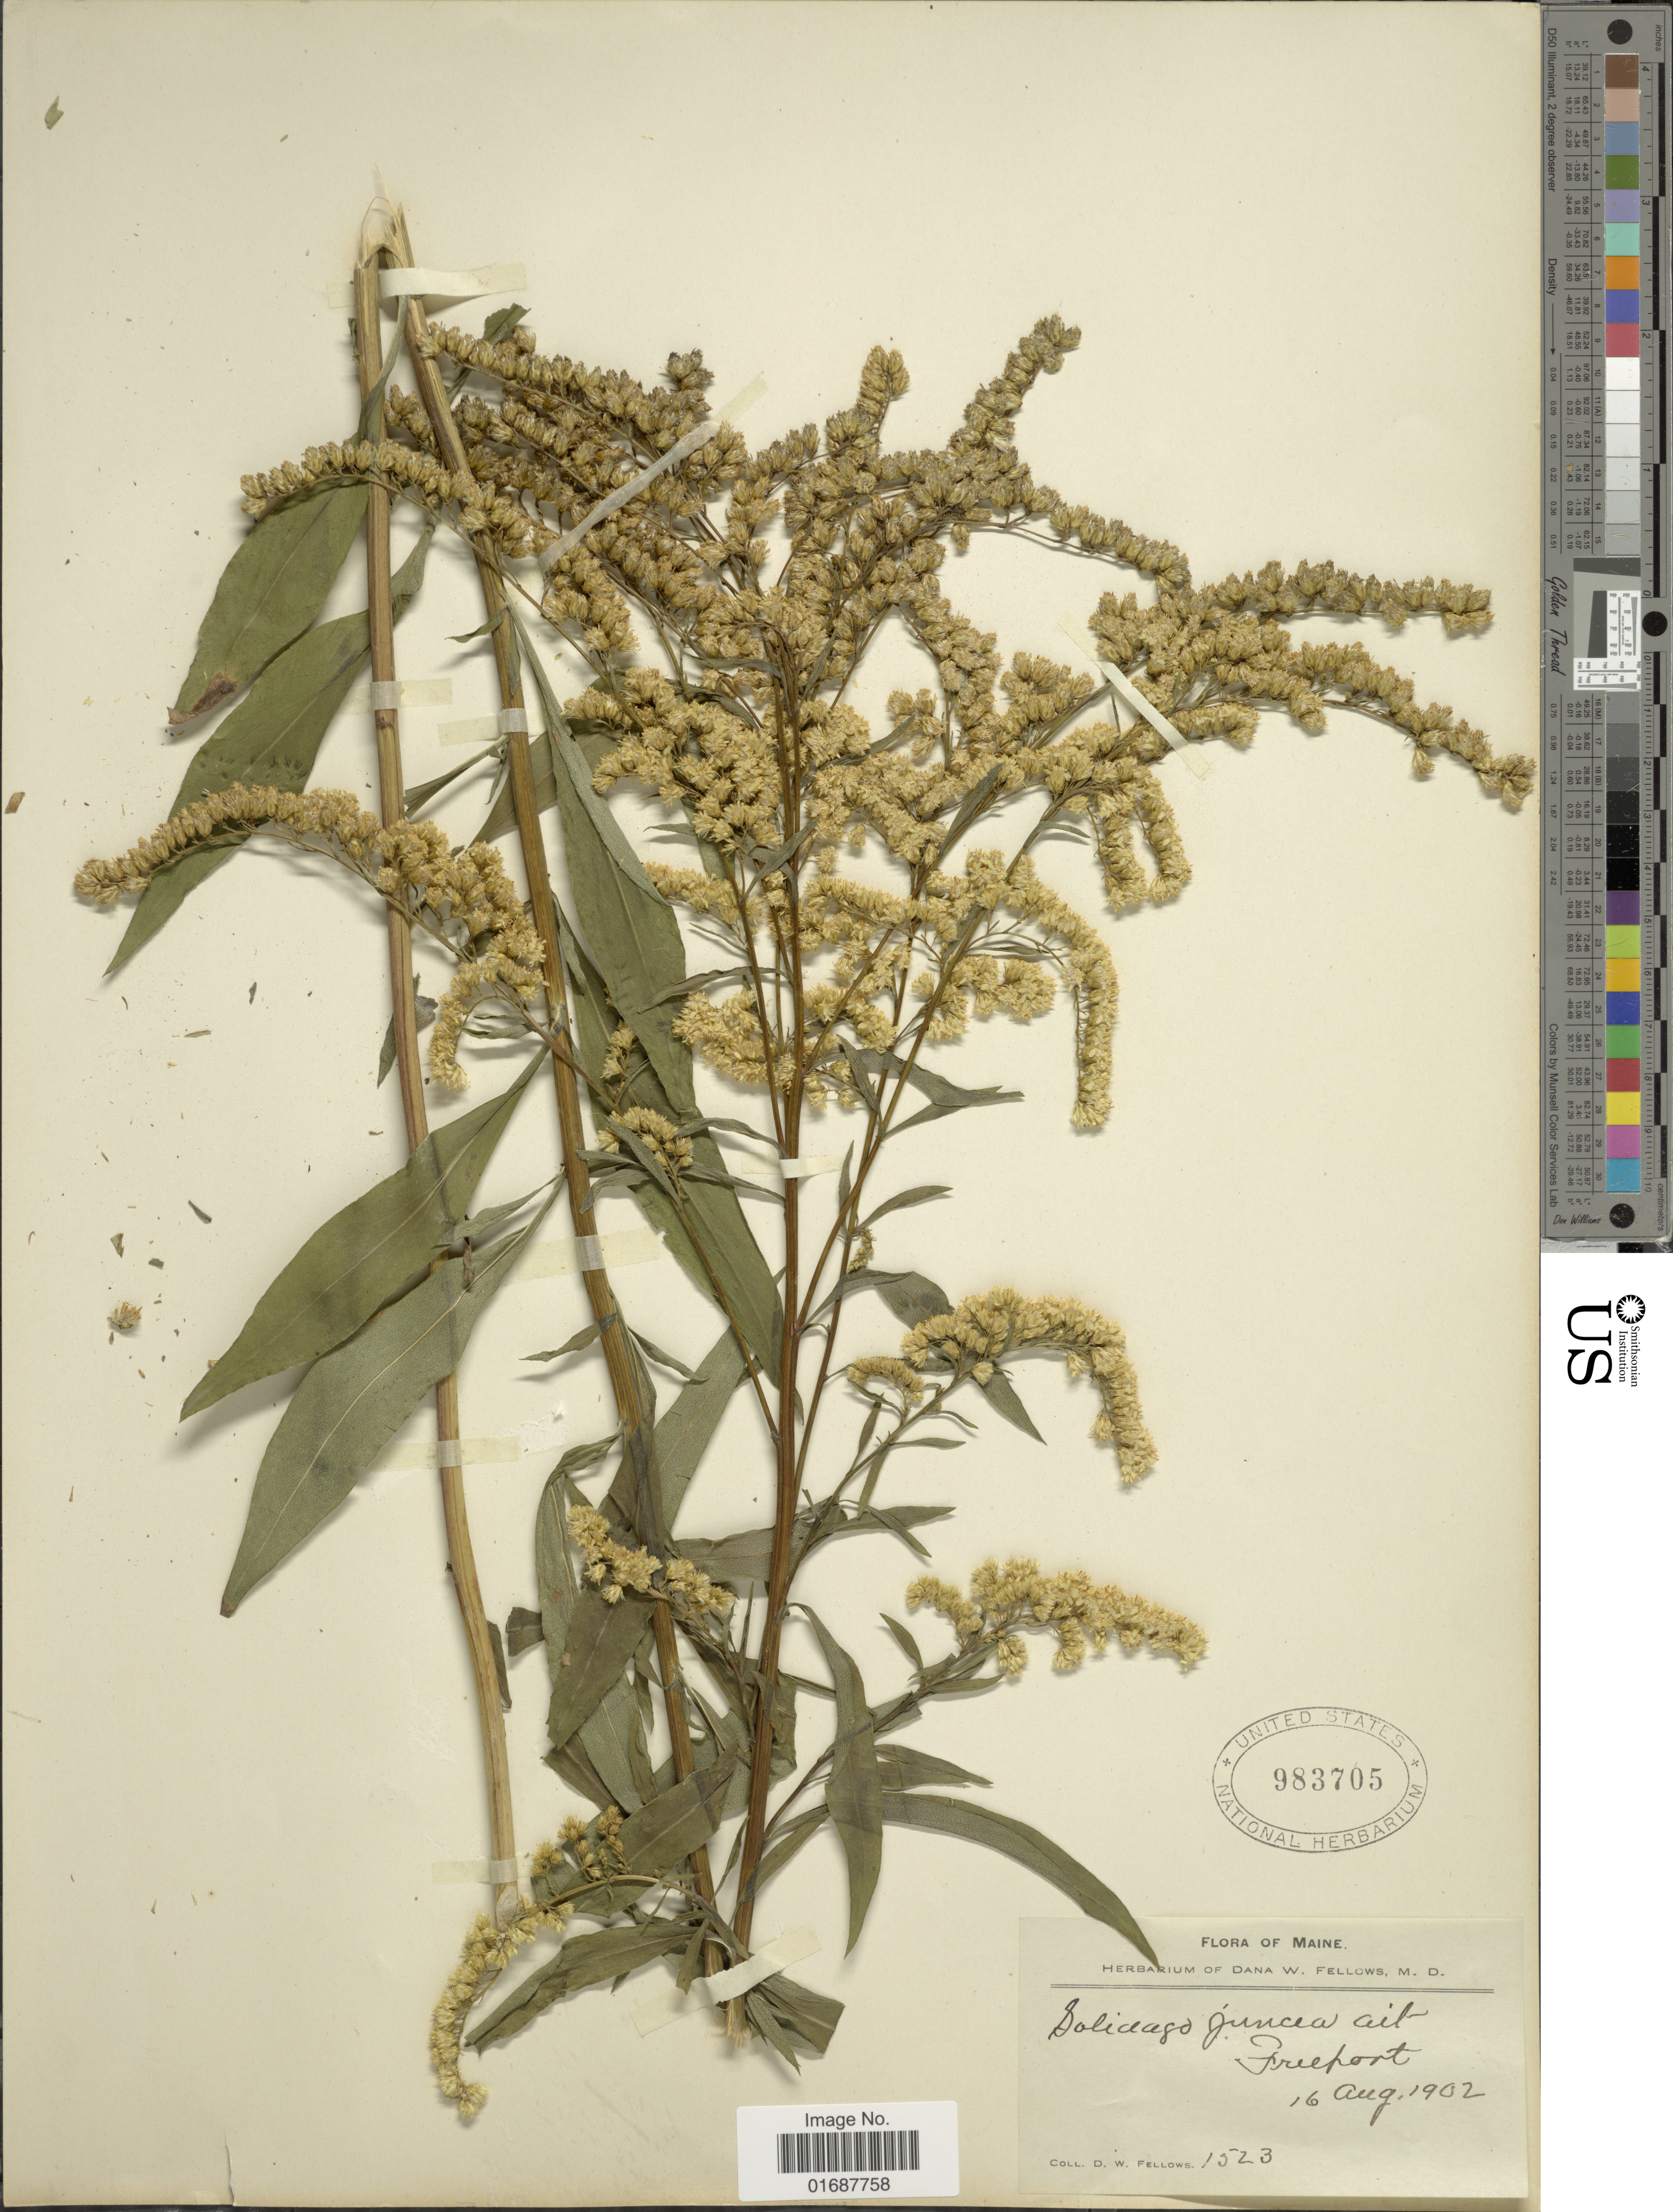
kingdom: Plantae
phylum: Tracheophyta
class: Magnoliopsida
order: Asterales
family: Asteraceae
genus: Solidago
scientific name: Solidago juncea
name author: Aiton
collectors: D. W. Fellows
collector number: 1523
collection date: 1902-08-16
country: United States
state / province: Maine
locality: Freeport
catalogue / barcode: US 983705